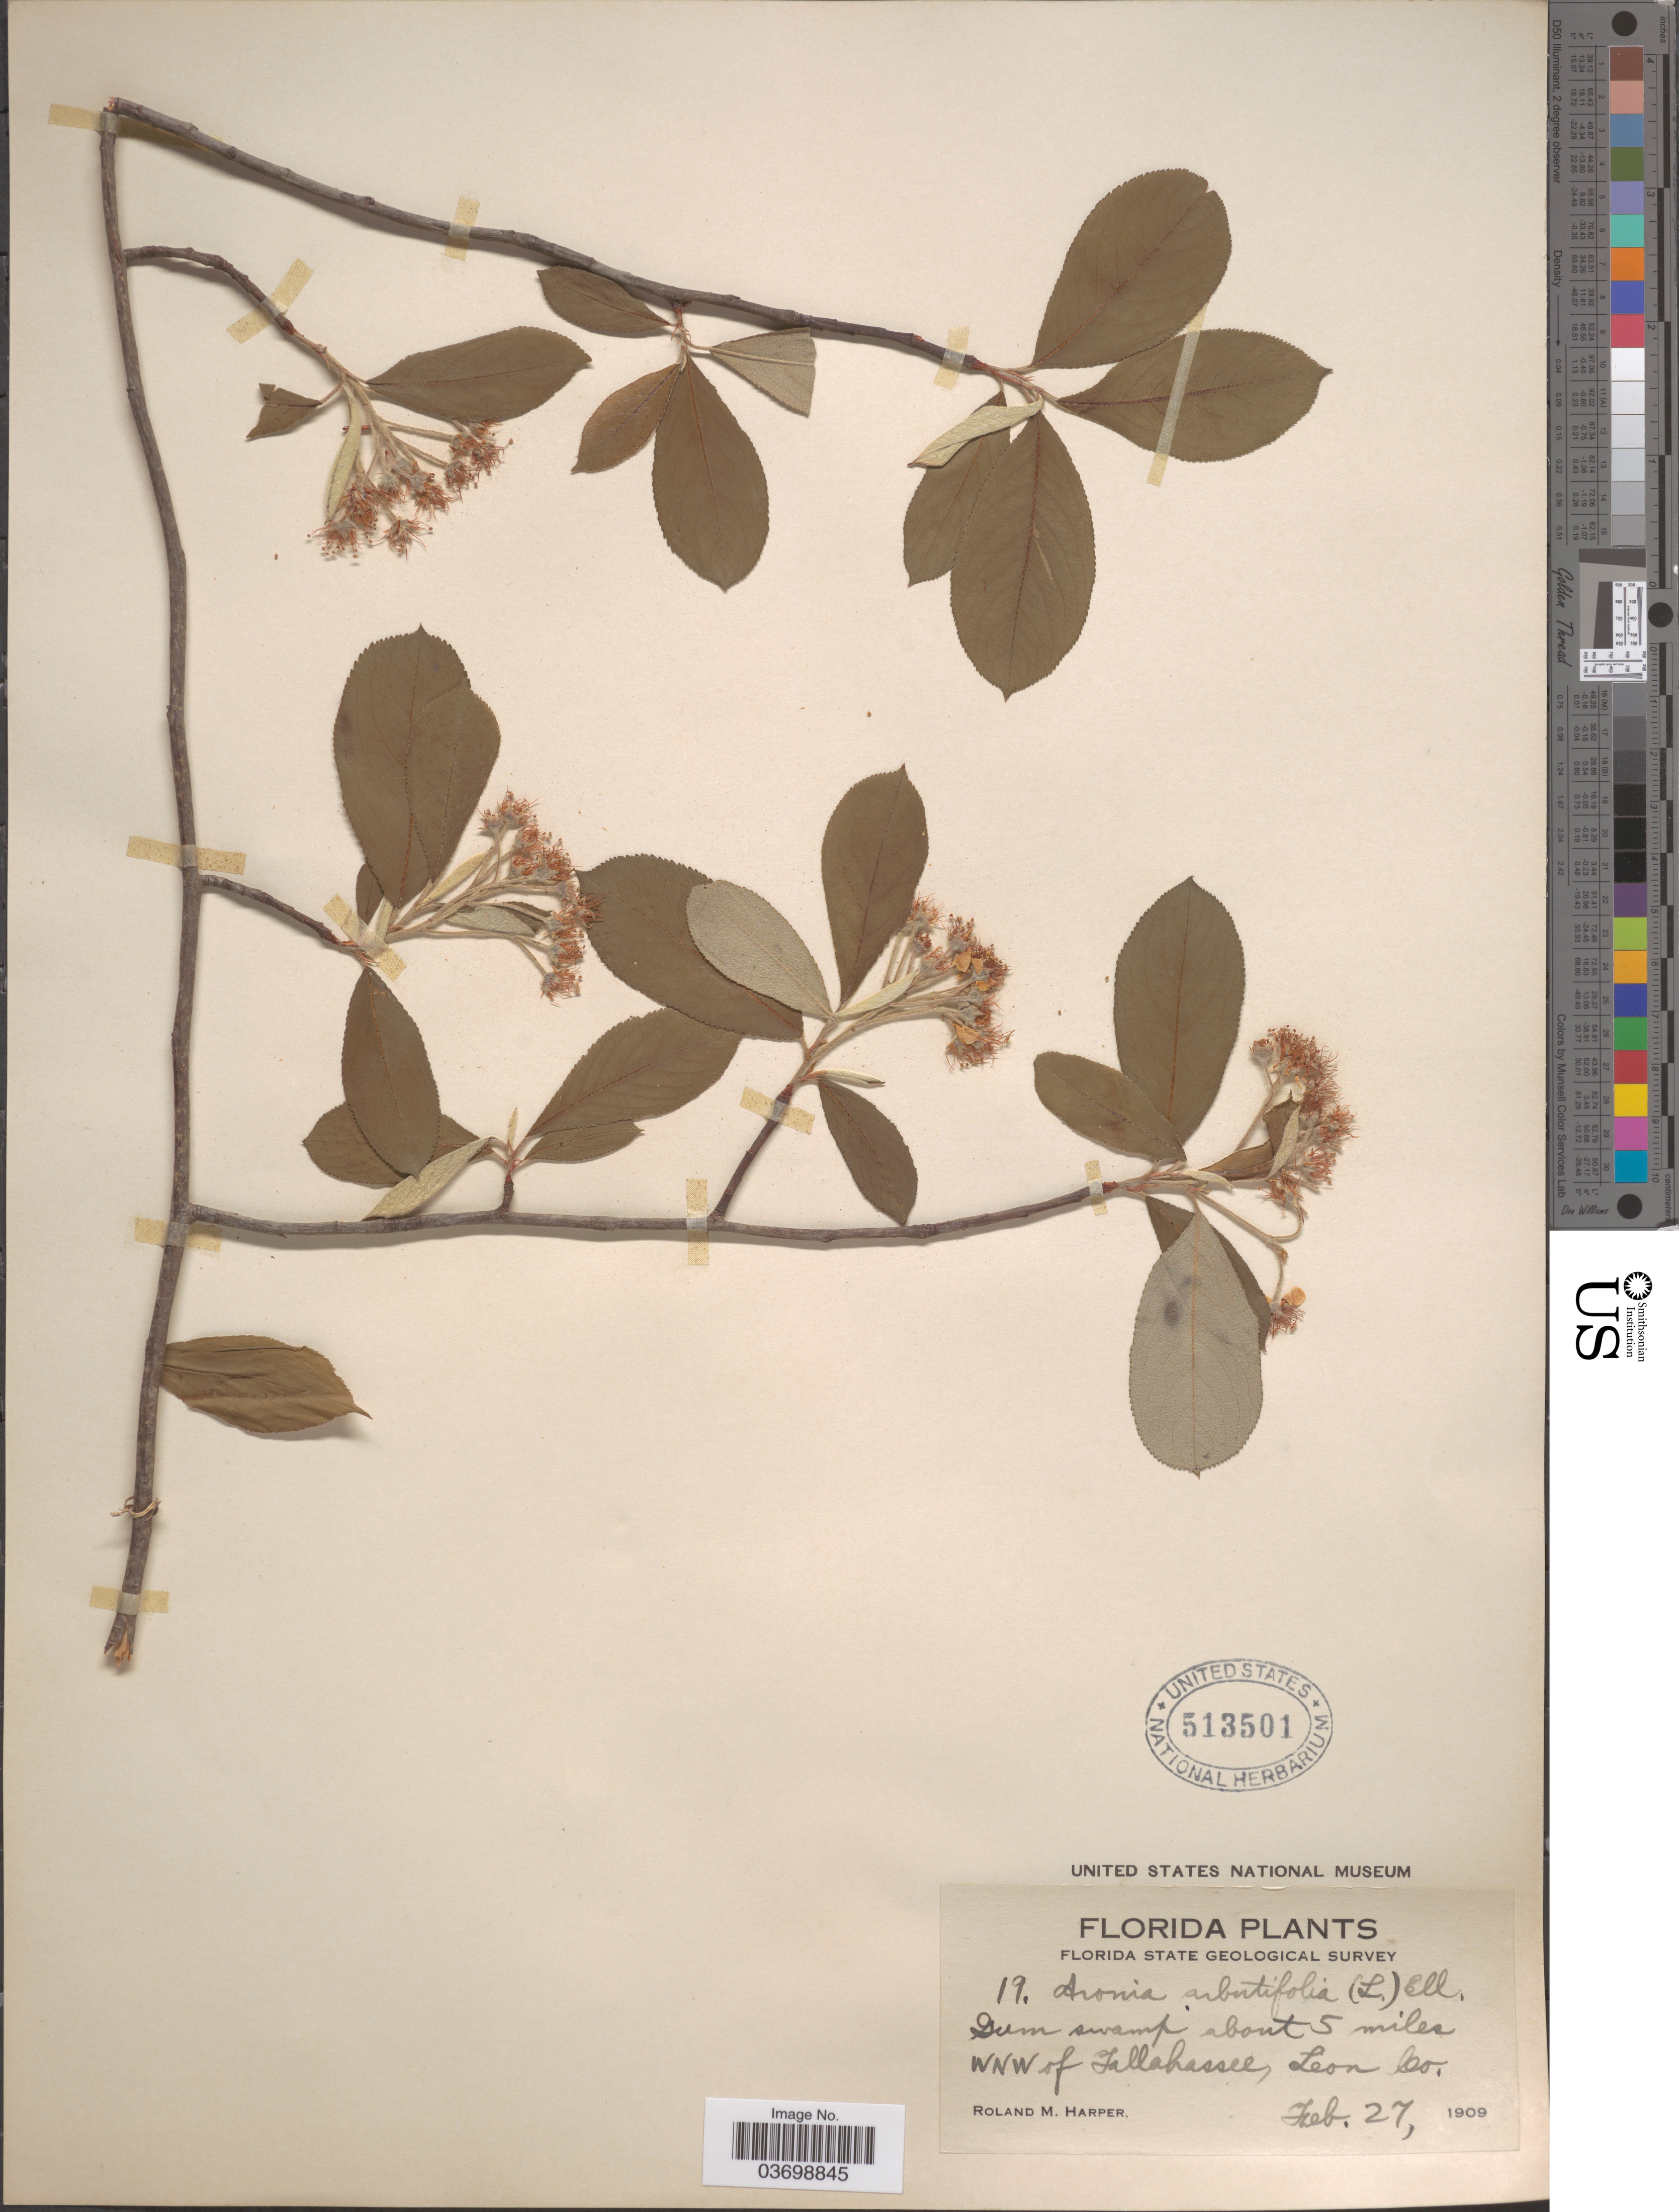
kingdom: Plantae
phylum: Tracheophyta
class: Magnoliopsida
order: Rosales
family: Rosaceae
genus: Aronia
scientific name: Aronia arbutifolia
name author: (L.) Pers.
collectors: R. M. Harper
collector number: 19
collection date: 1909-02-27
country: United States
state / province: Florida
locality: Gum swamp about 5 miles WNW of Tallahassee, Leon Co.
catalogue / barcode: US 513501